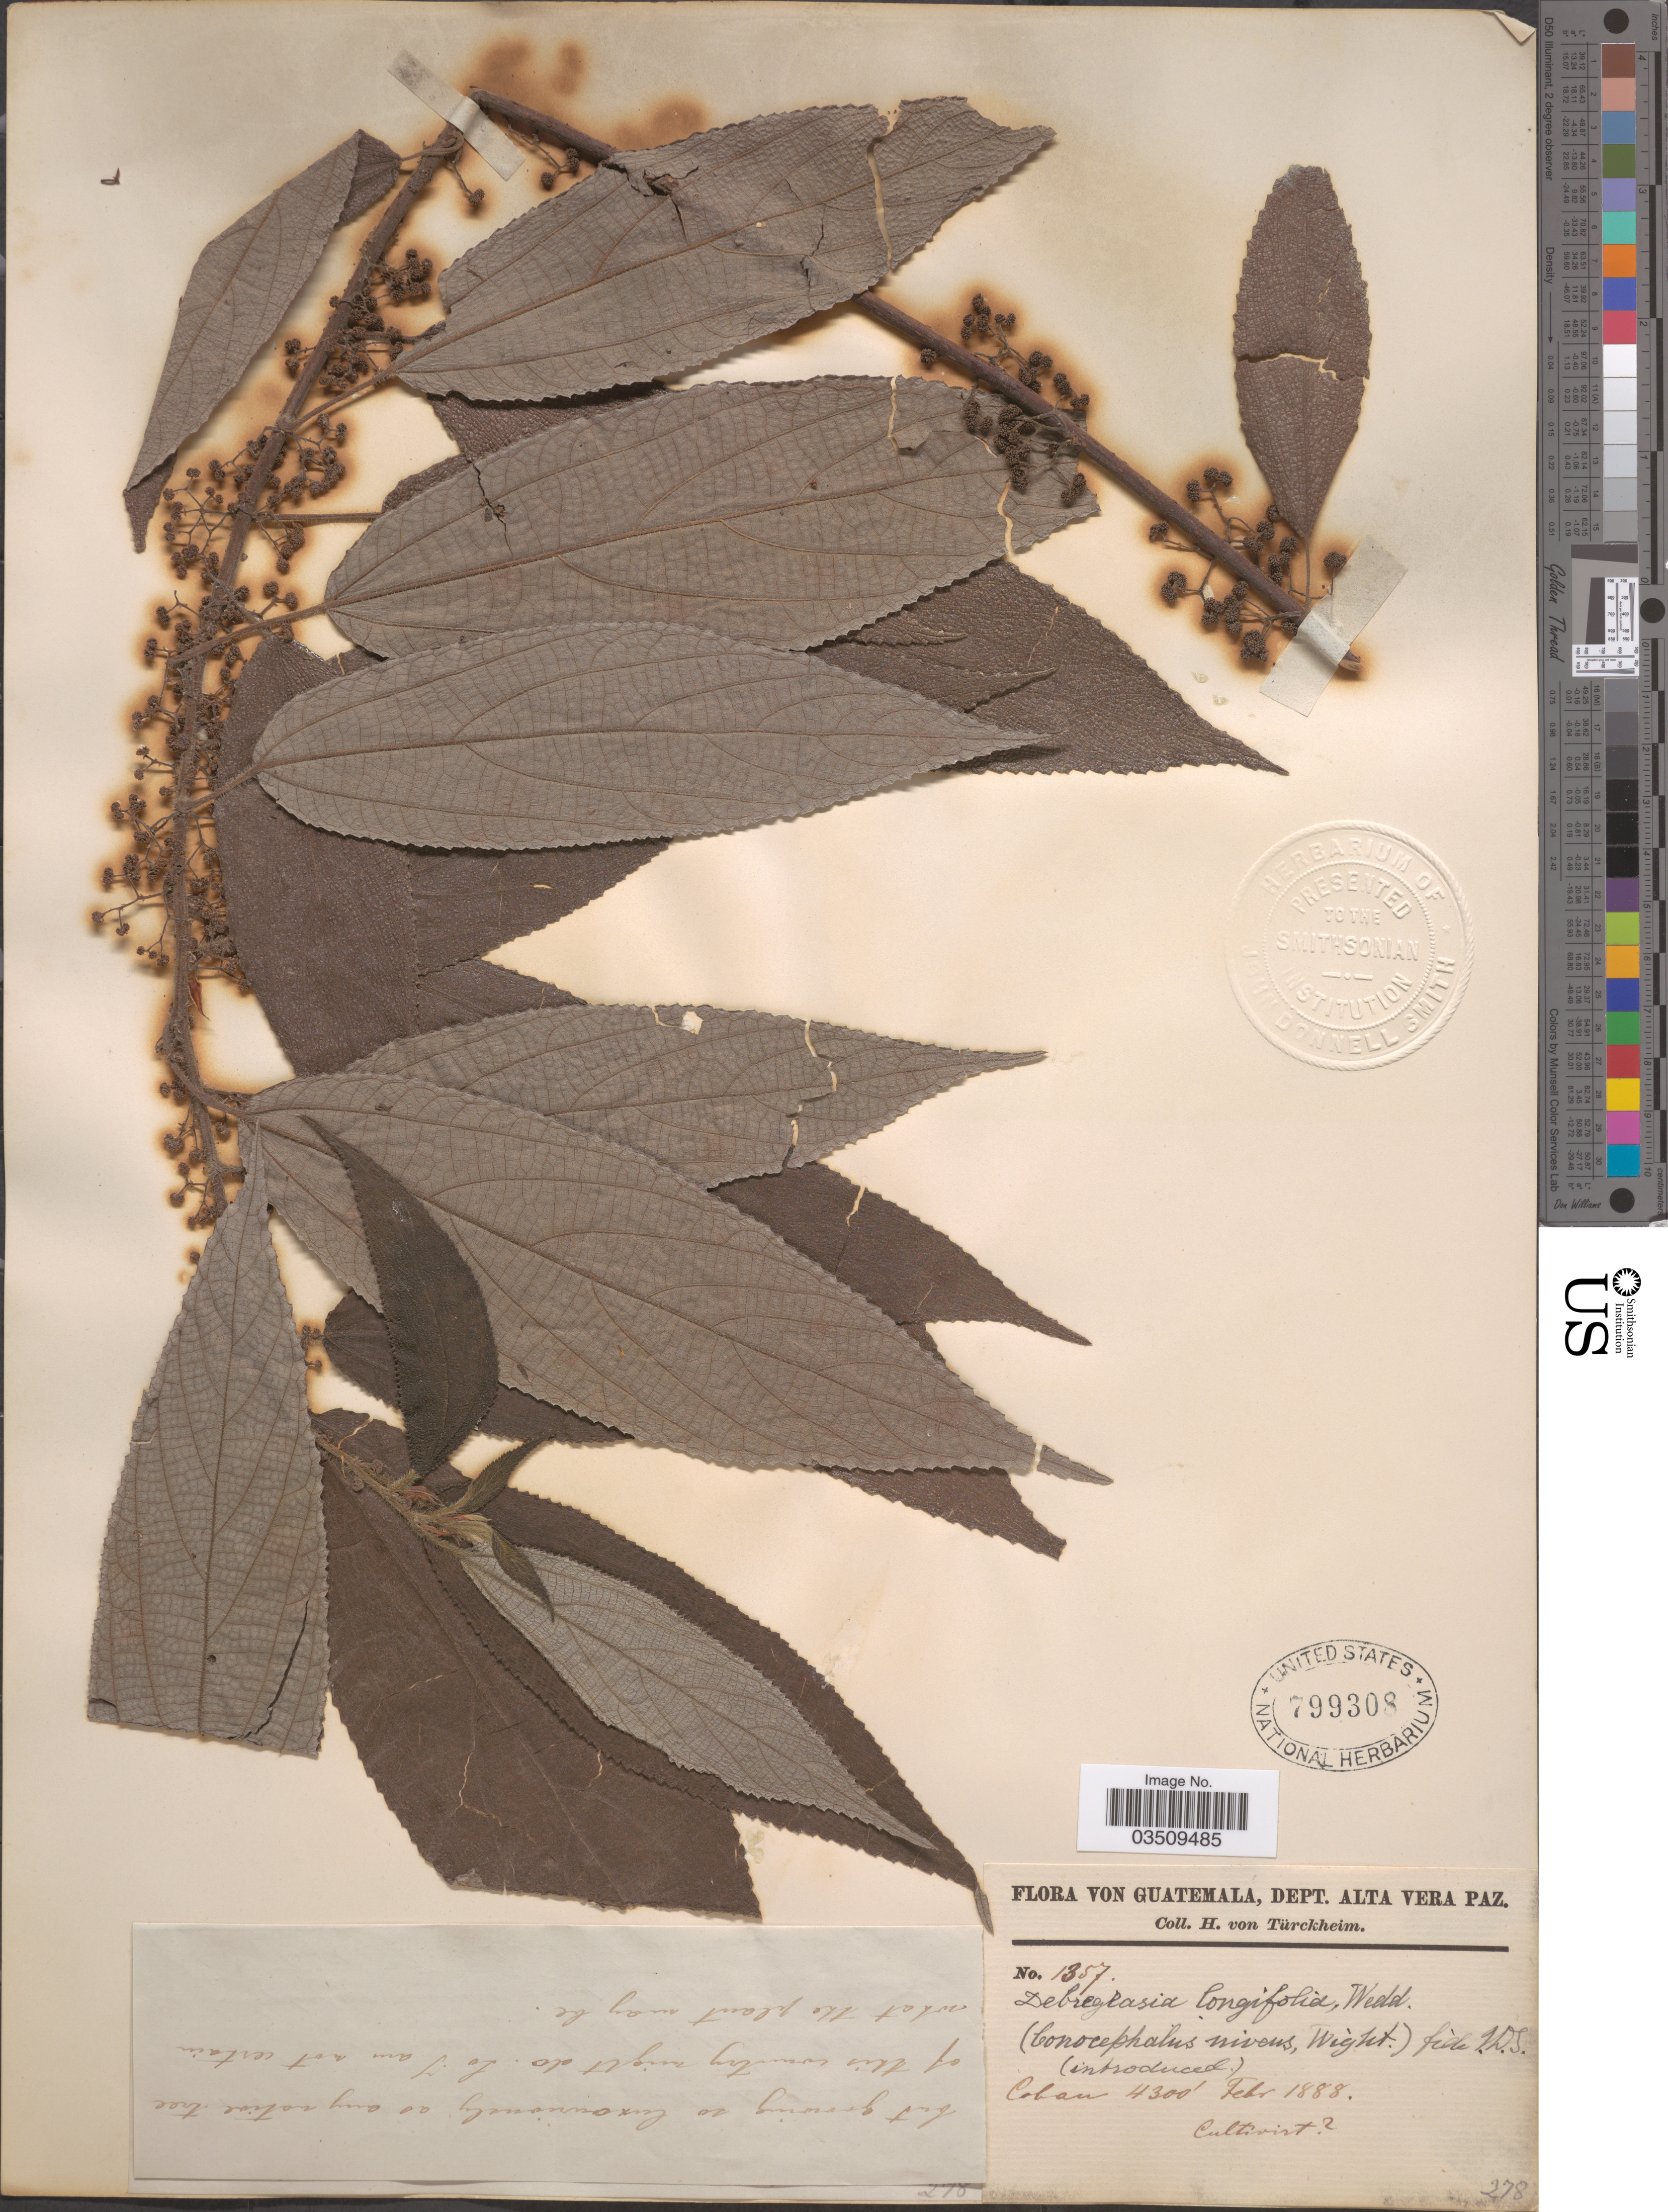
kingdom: Plantae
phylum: Tracheophyta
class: Magnoliopsida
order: Rosales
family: Urticaceae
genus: Debregeasia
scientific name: Debregeasia longifolia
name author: (Burm. f.) Wedd.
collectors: H. von Türckheim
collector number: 1357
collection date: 1888-02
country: Guatemala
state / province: Alta Verapaz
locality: Dept. Alta Vera Paz. Coban.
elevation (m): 1311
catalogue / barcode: US 799308